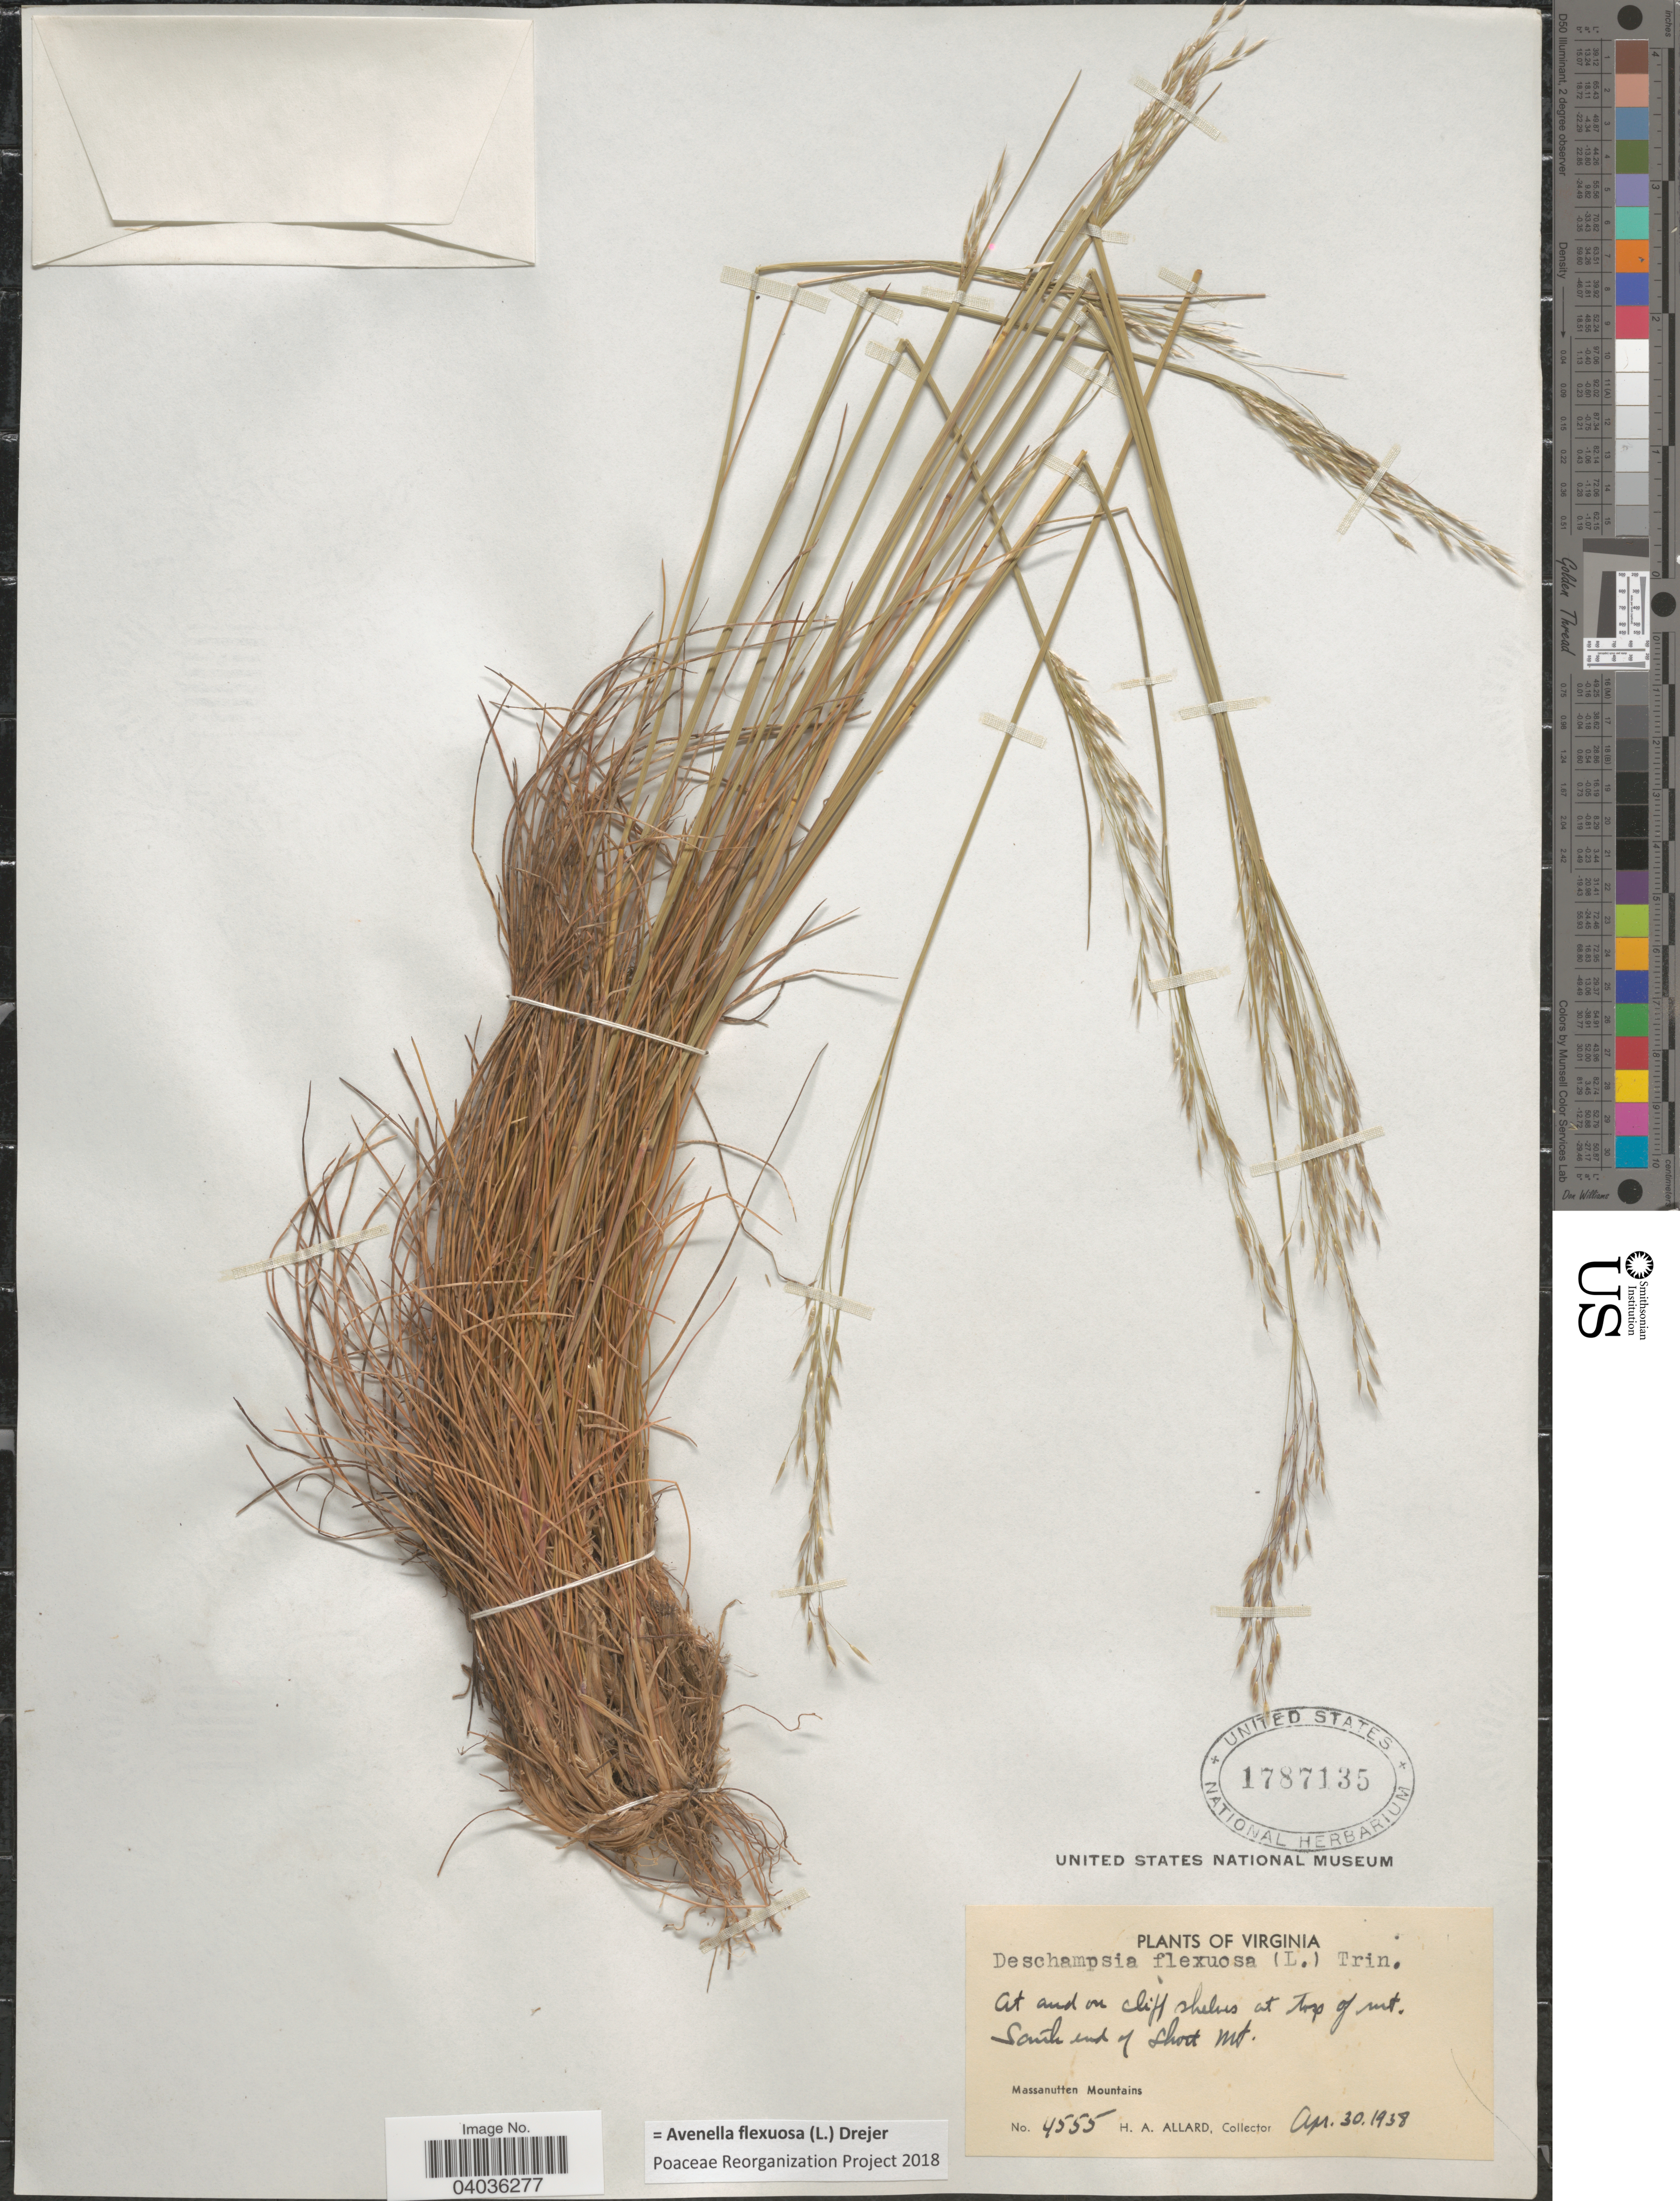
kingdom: Plantae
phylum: Tracheophyta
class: Liliopsida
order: Poales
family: Poaceae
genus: Avenella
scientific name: Avenella flexuosa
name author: (L.) Drejer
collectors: H. A. Allard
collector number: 4555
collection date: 1938-04-30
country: United States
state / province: Virginia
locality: At top of mt. South end of Short Mt. Massanutten Mountains.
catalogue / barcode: US 1787135